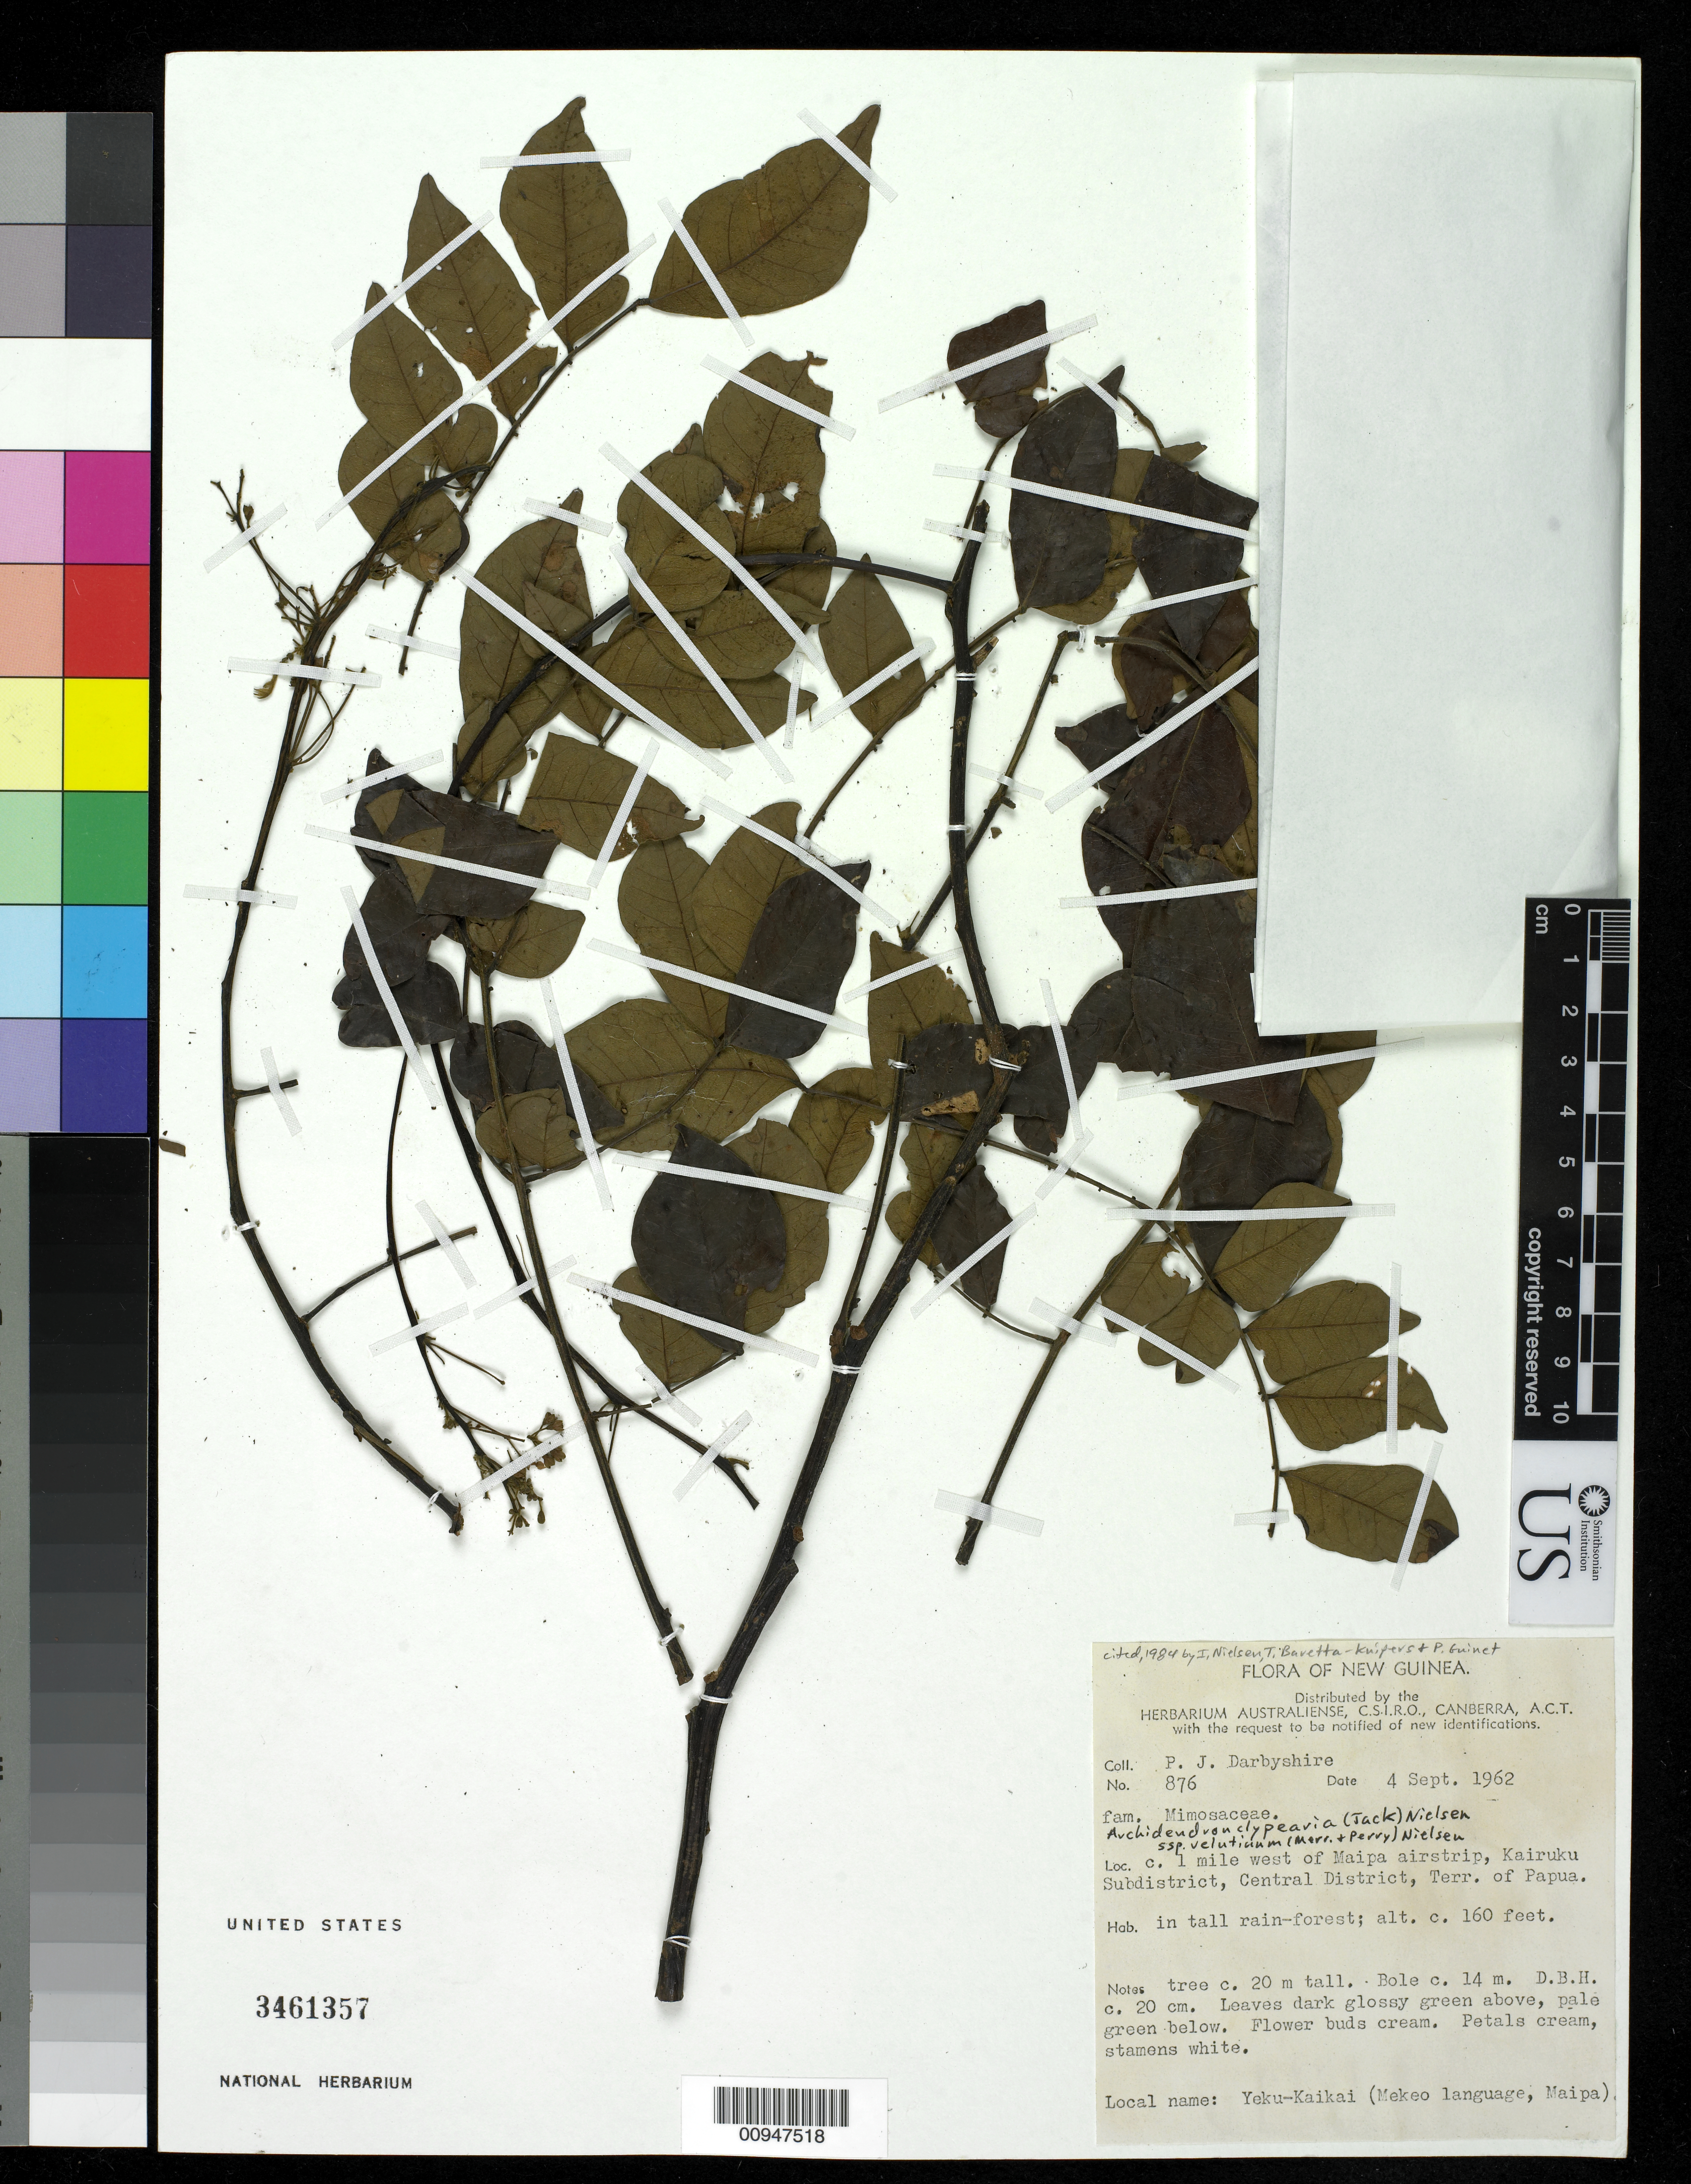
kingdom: Plantae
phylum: Tracheophyta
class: Magnoliopsida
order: Fabales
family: Fabaceae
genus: Archidendron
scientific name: Archidendron clypearia var. velutinum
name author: (Merr. & L.M. Perry) I.C. Nielsen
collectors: P. Darbyshire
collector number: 876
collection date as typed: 04 Sep 1962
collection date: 1962-09-04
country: Papua New Guinea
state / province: Central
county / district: Kairuku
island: New Guinea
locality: c. 1 mile W of Nauoa airstrip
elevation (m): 49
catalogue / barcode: US 3461357